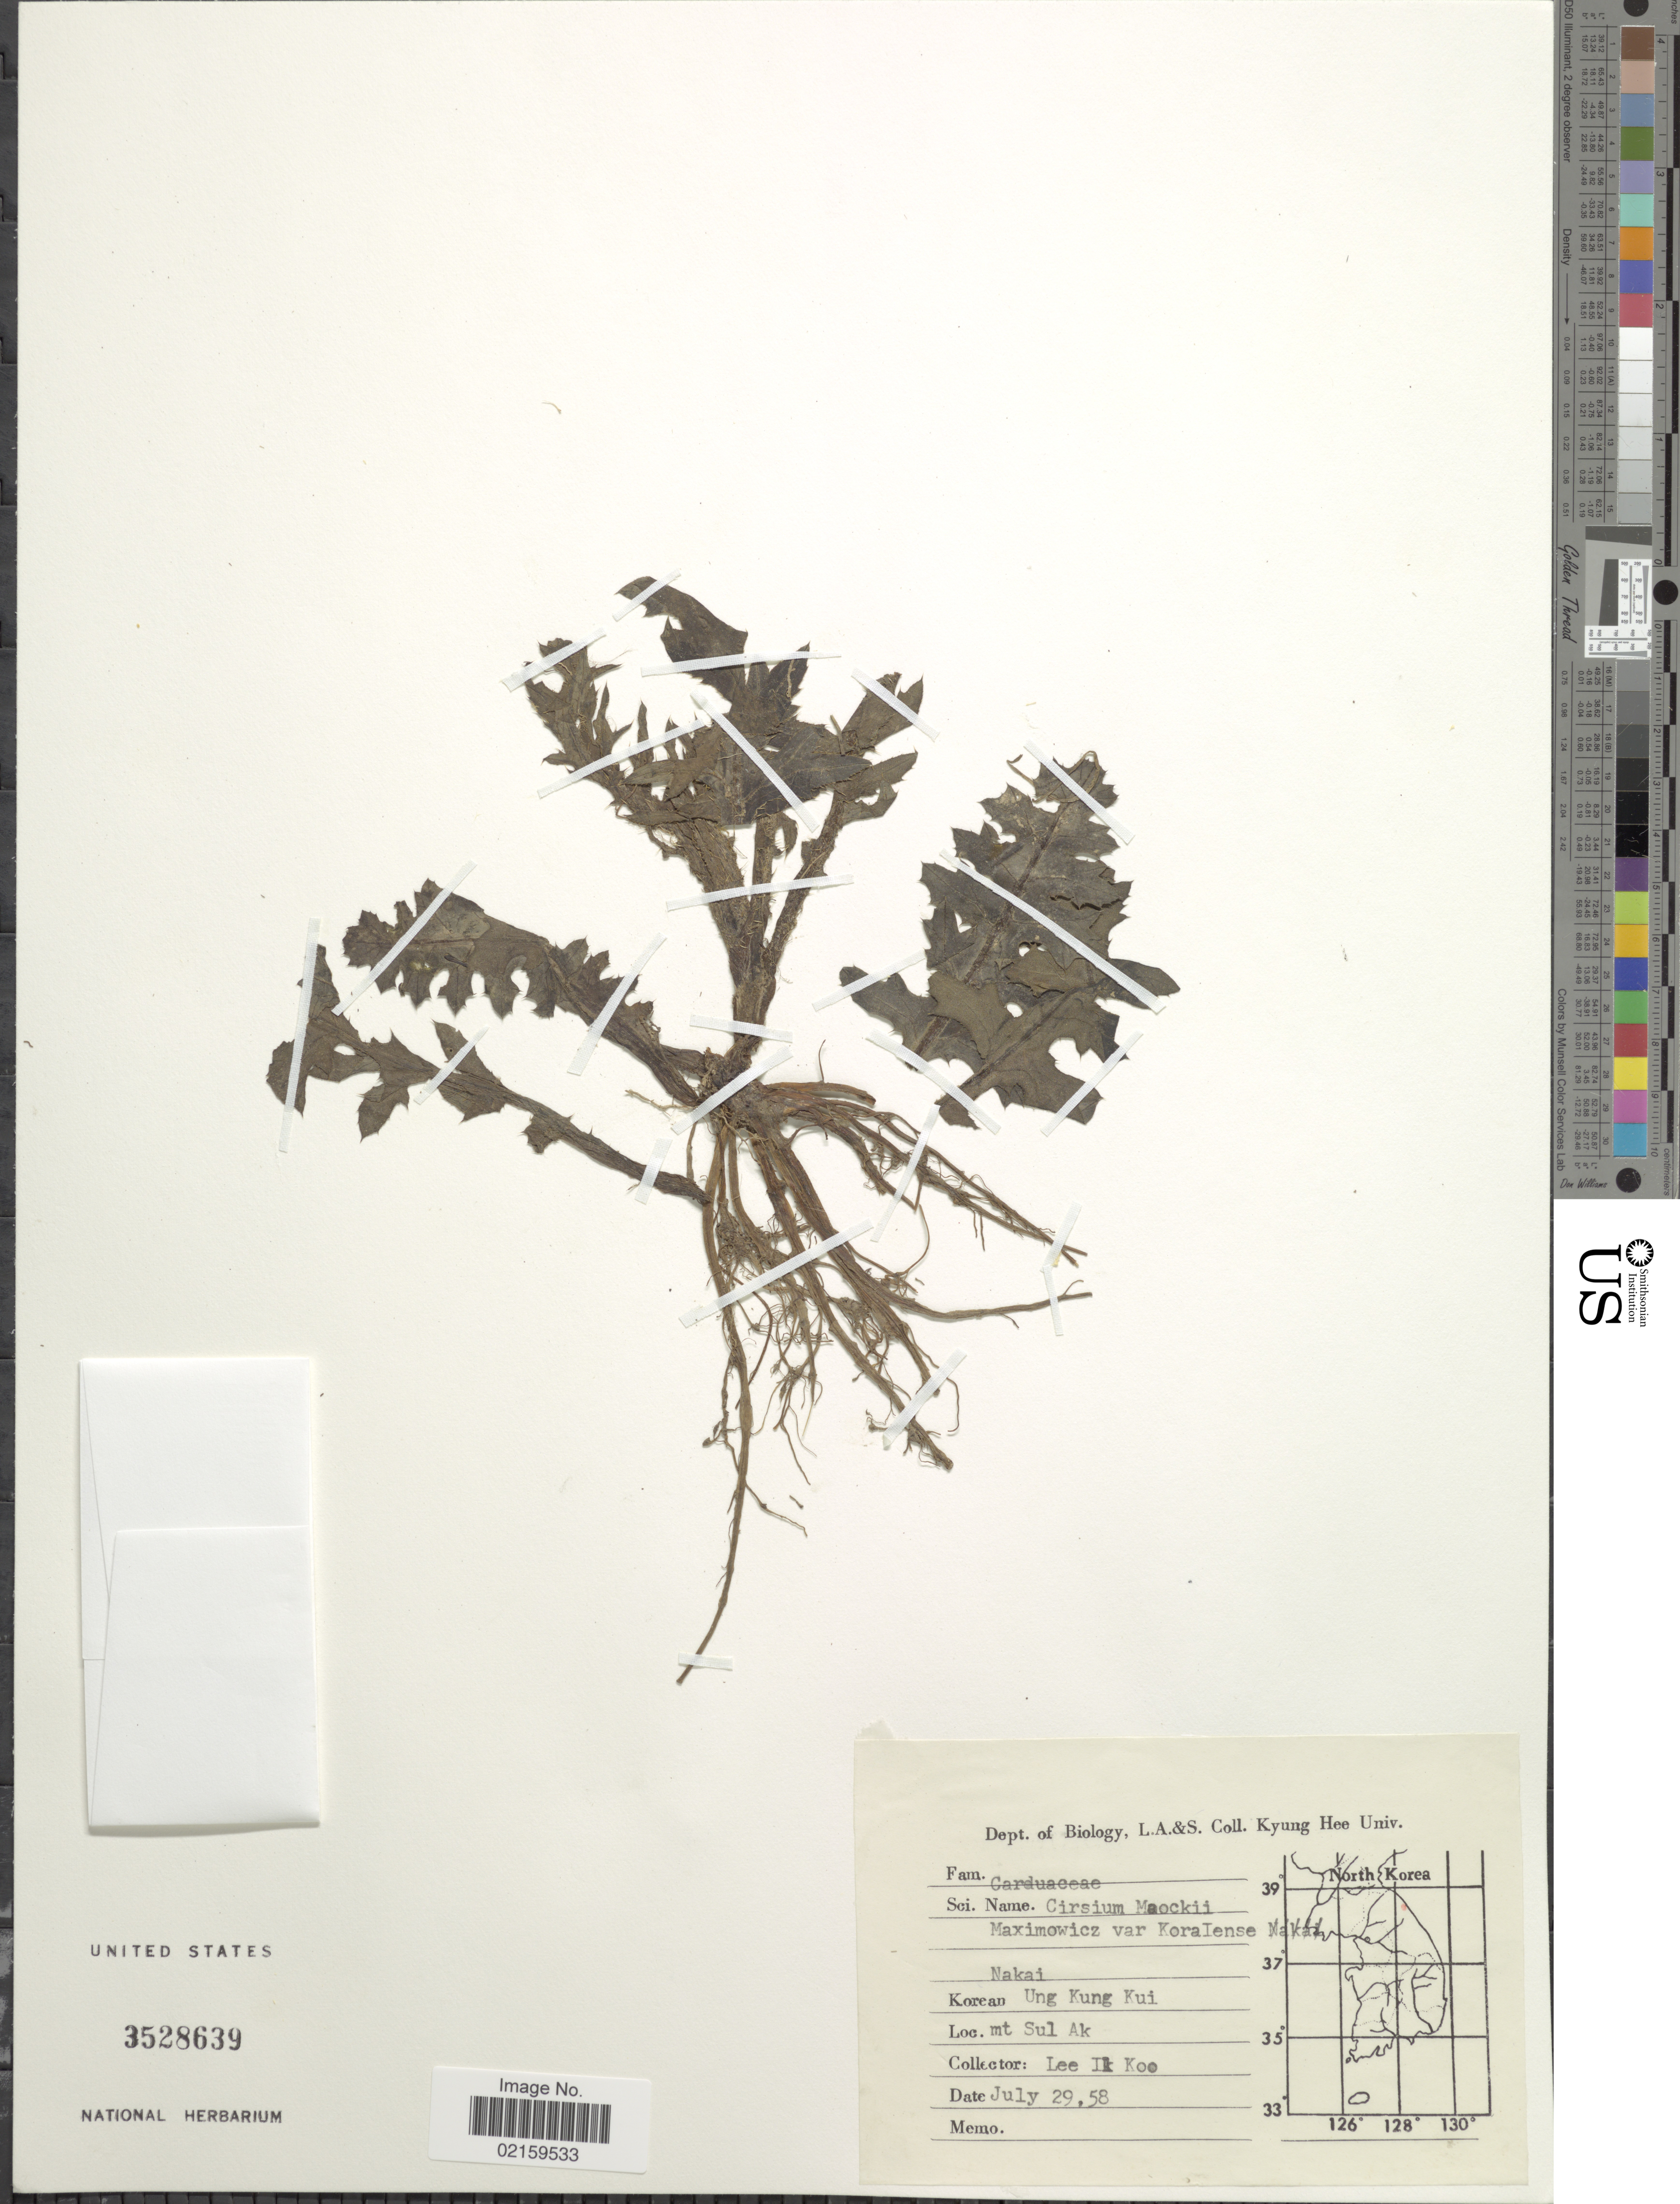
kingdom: Plantae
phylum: Tracheophyta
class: Magnoliopsida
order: Asterales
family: Asteraceae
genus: Cirsium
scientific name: Cirsium japonicum var. maackii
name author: (Maxim.) Matsum.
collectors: Il-Ko Lee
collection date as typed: Transcribed d/m/y: 29/7/58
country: South Korea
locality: Mt. Sul Ak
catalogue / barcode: US 3528639